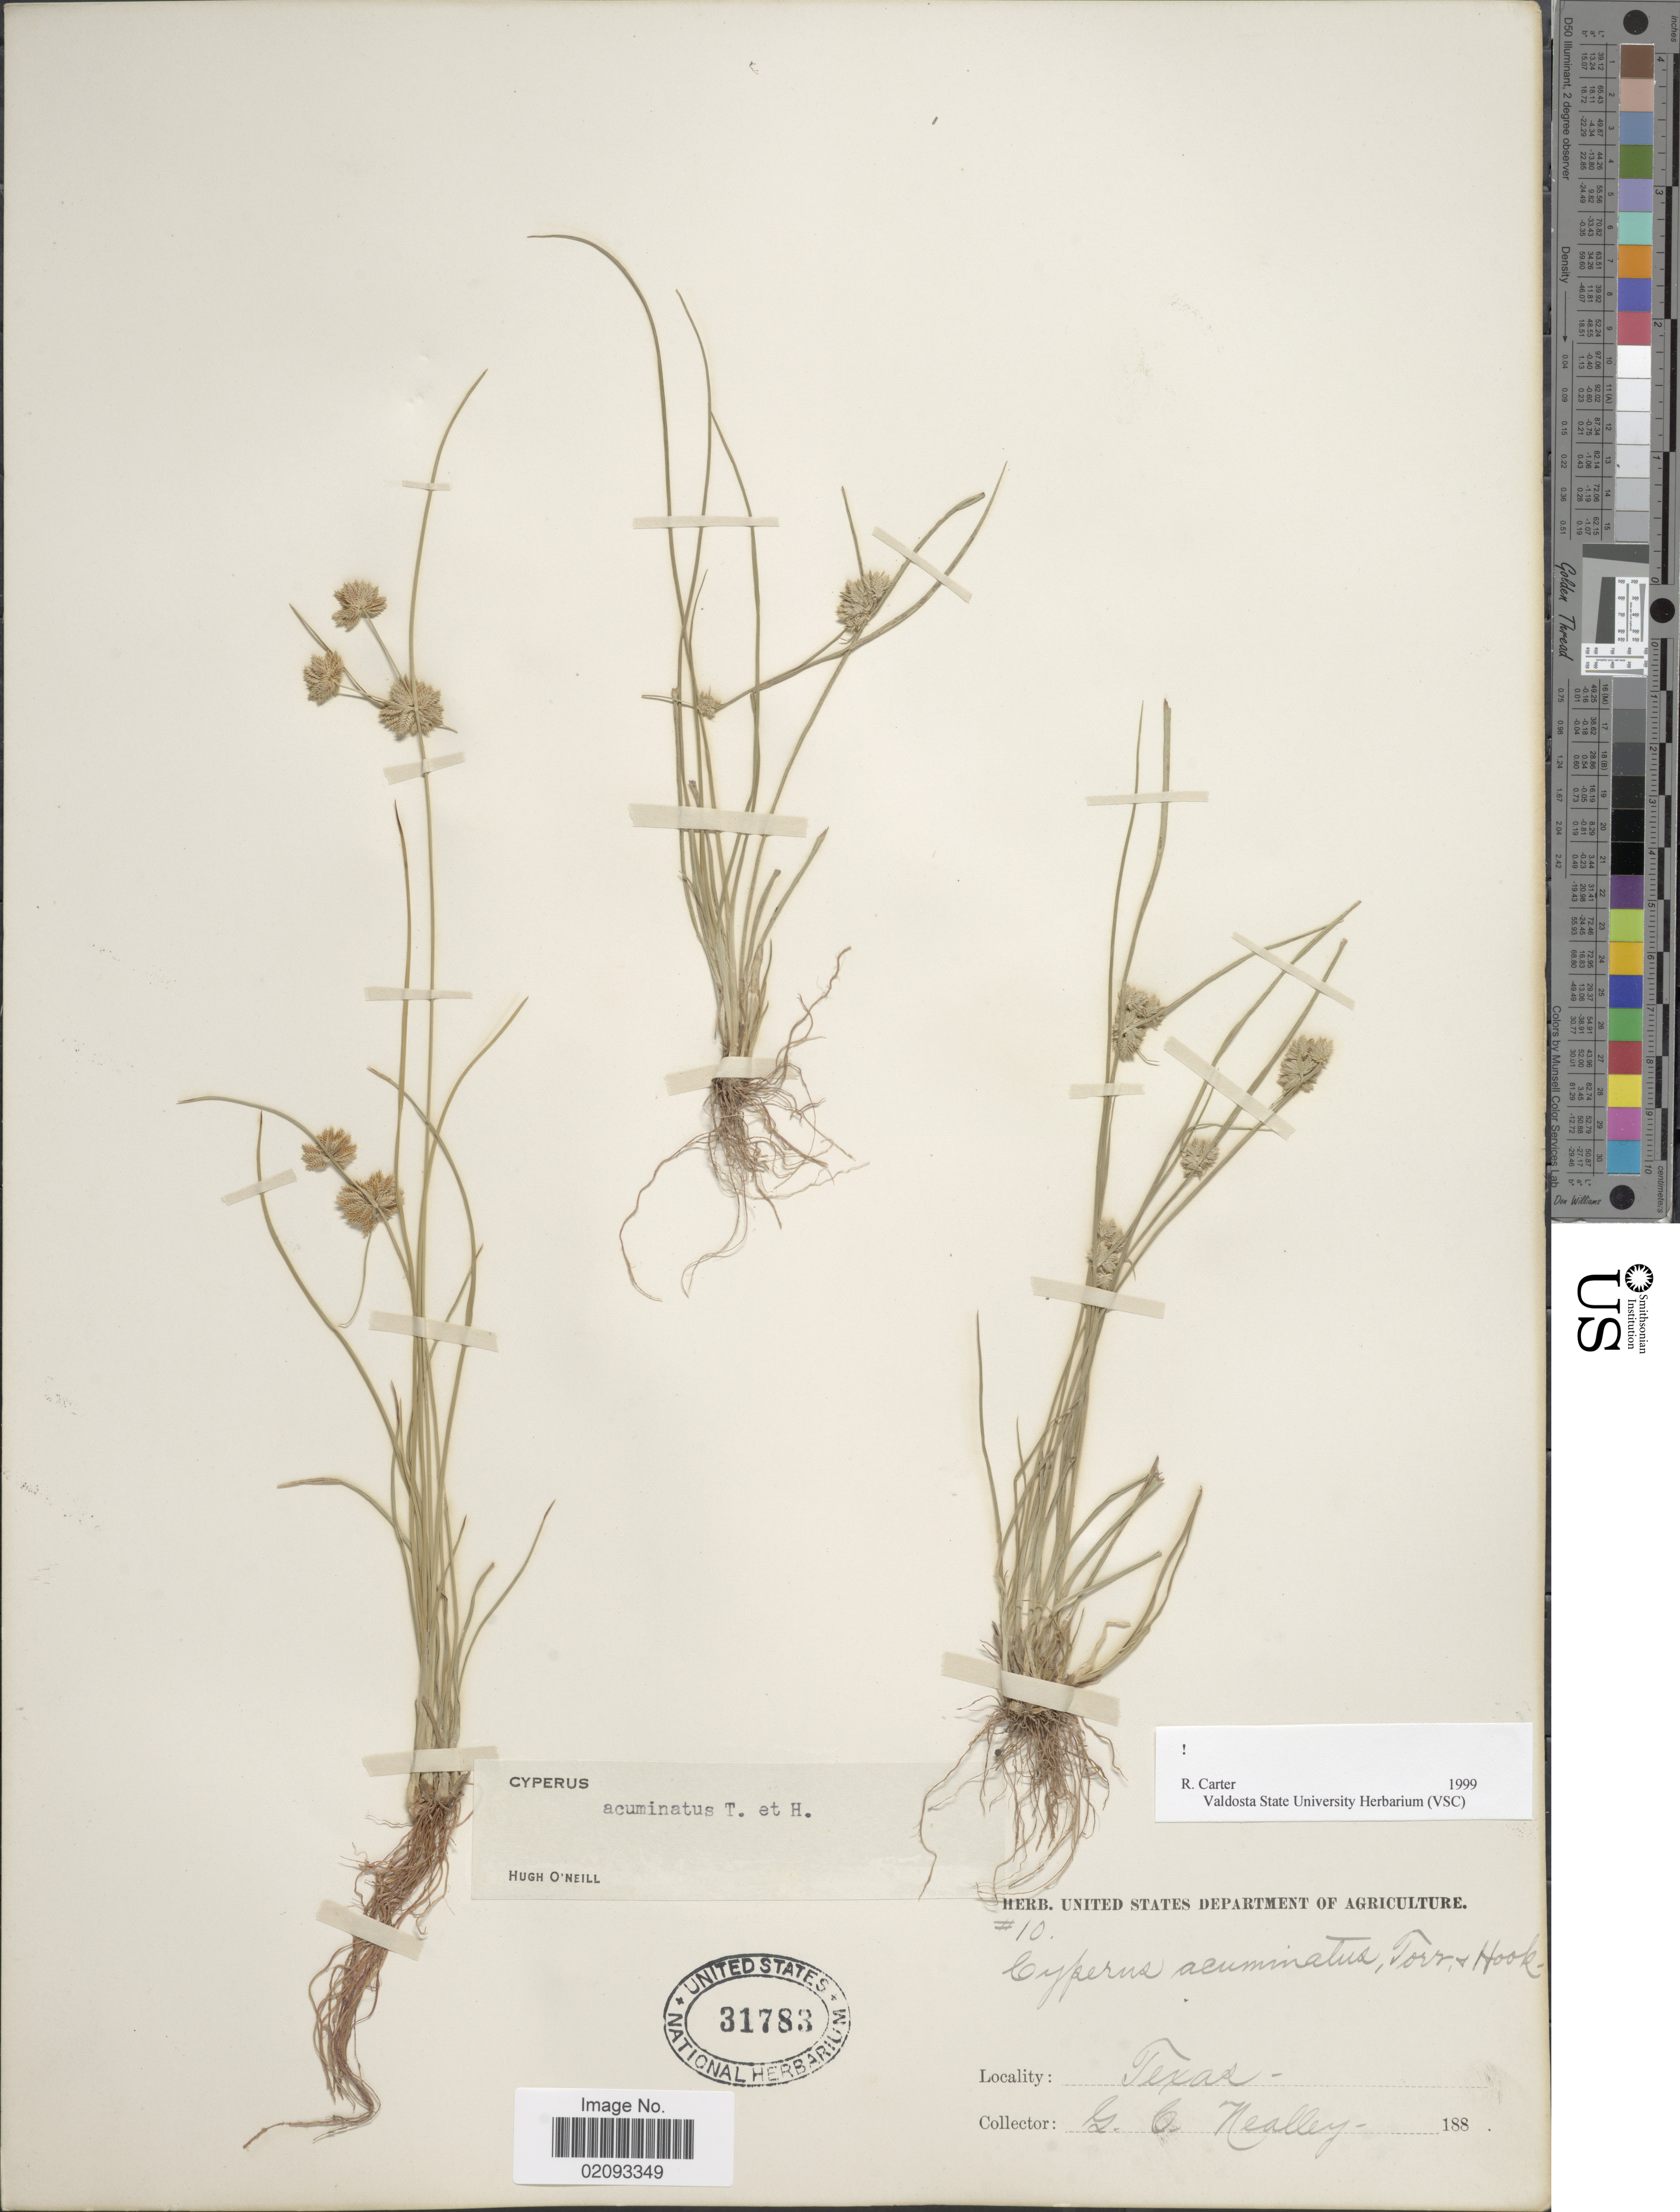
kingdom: Plantae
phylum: Tracheophyta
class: Liliopsida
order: Poales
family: Cyperaceae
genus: Cyperus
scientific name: Cyperus acuminatus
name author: Torr. & Hook.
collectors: G. C. Nealley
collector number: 10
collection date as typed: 188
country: United States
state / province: Texas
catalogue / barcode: US 31783